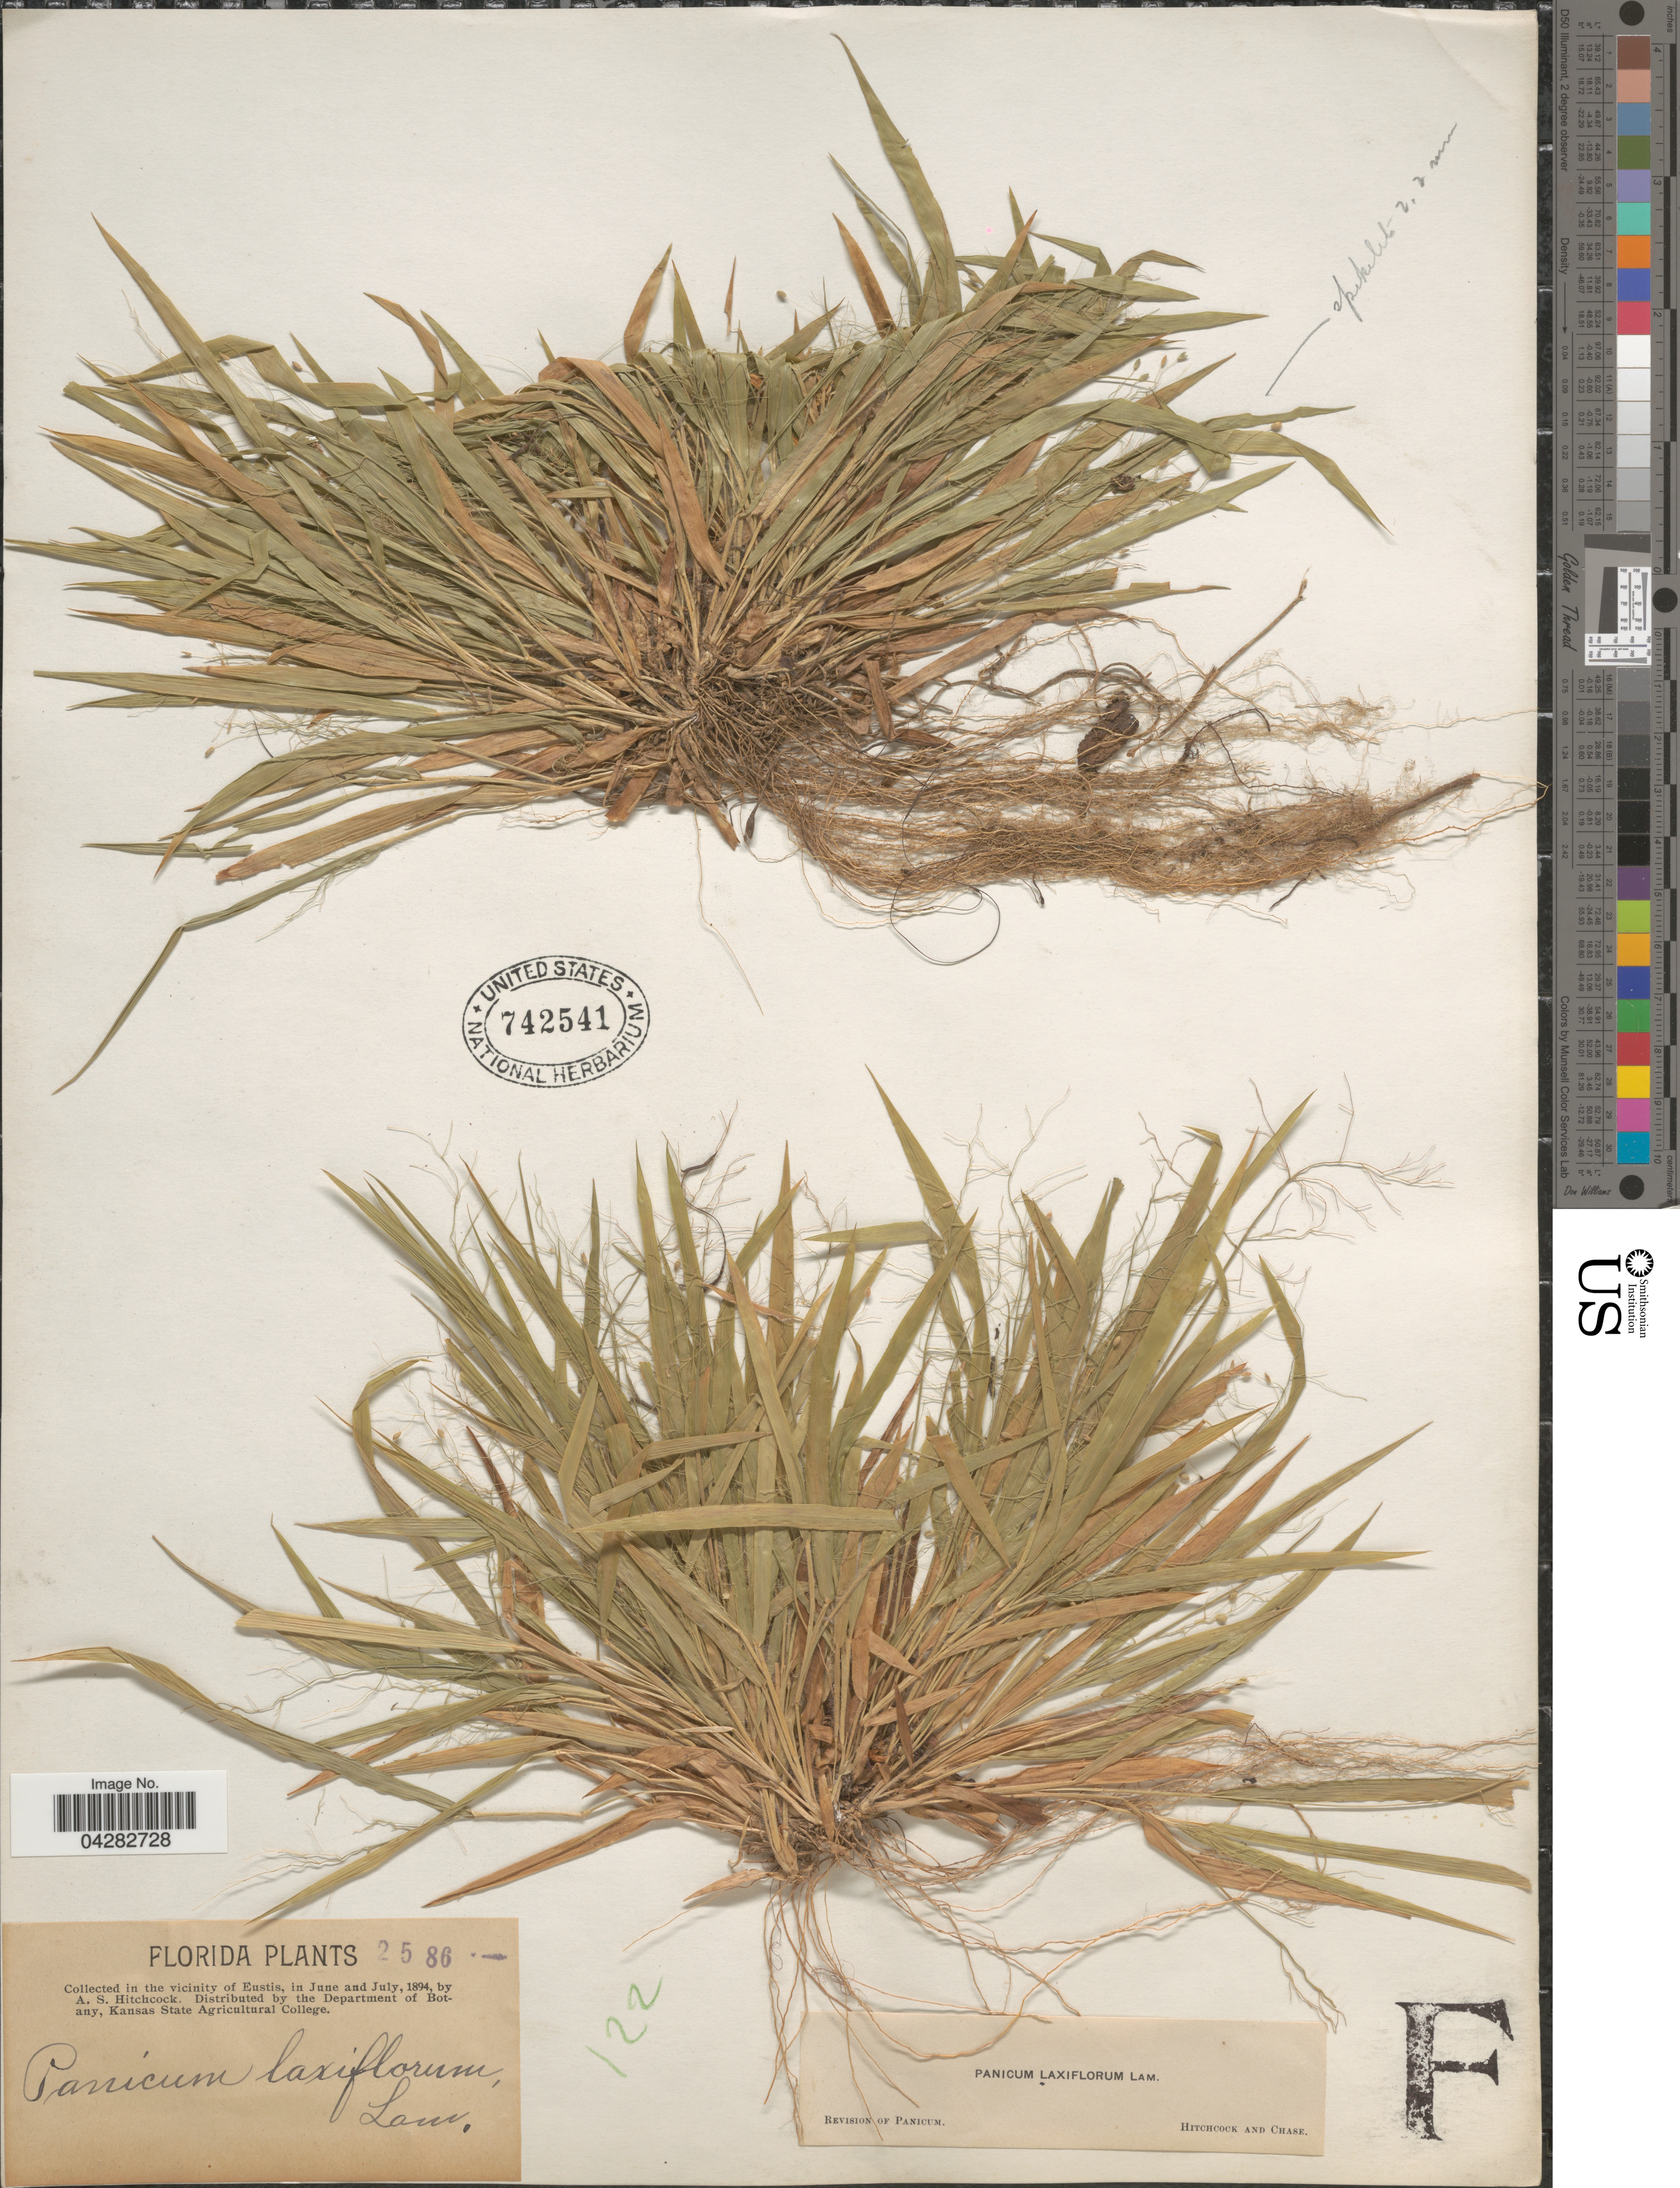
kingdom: Plantae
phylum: Tracheophyta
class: Liliopsida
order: Poales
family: Poaceae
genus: Dichanthelium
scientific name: Dichanthelium laxiflorum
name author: (Lam.) Gould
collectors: A. S. Hitchcock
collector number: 2586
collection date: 1894-06/1894-07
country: United States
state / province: Florida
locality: In the vicinity of Eustis.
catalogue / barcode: US 742541